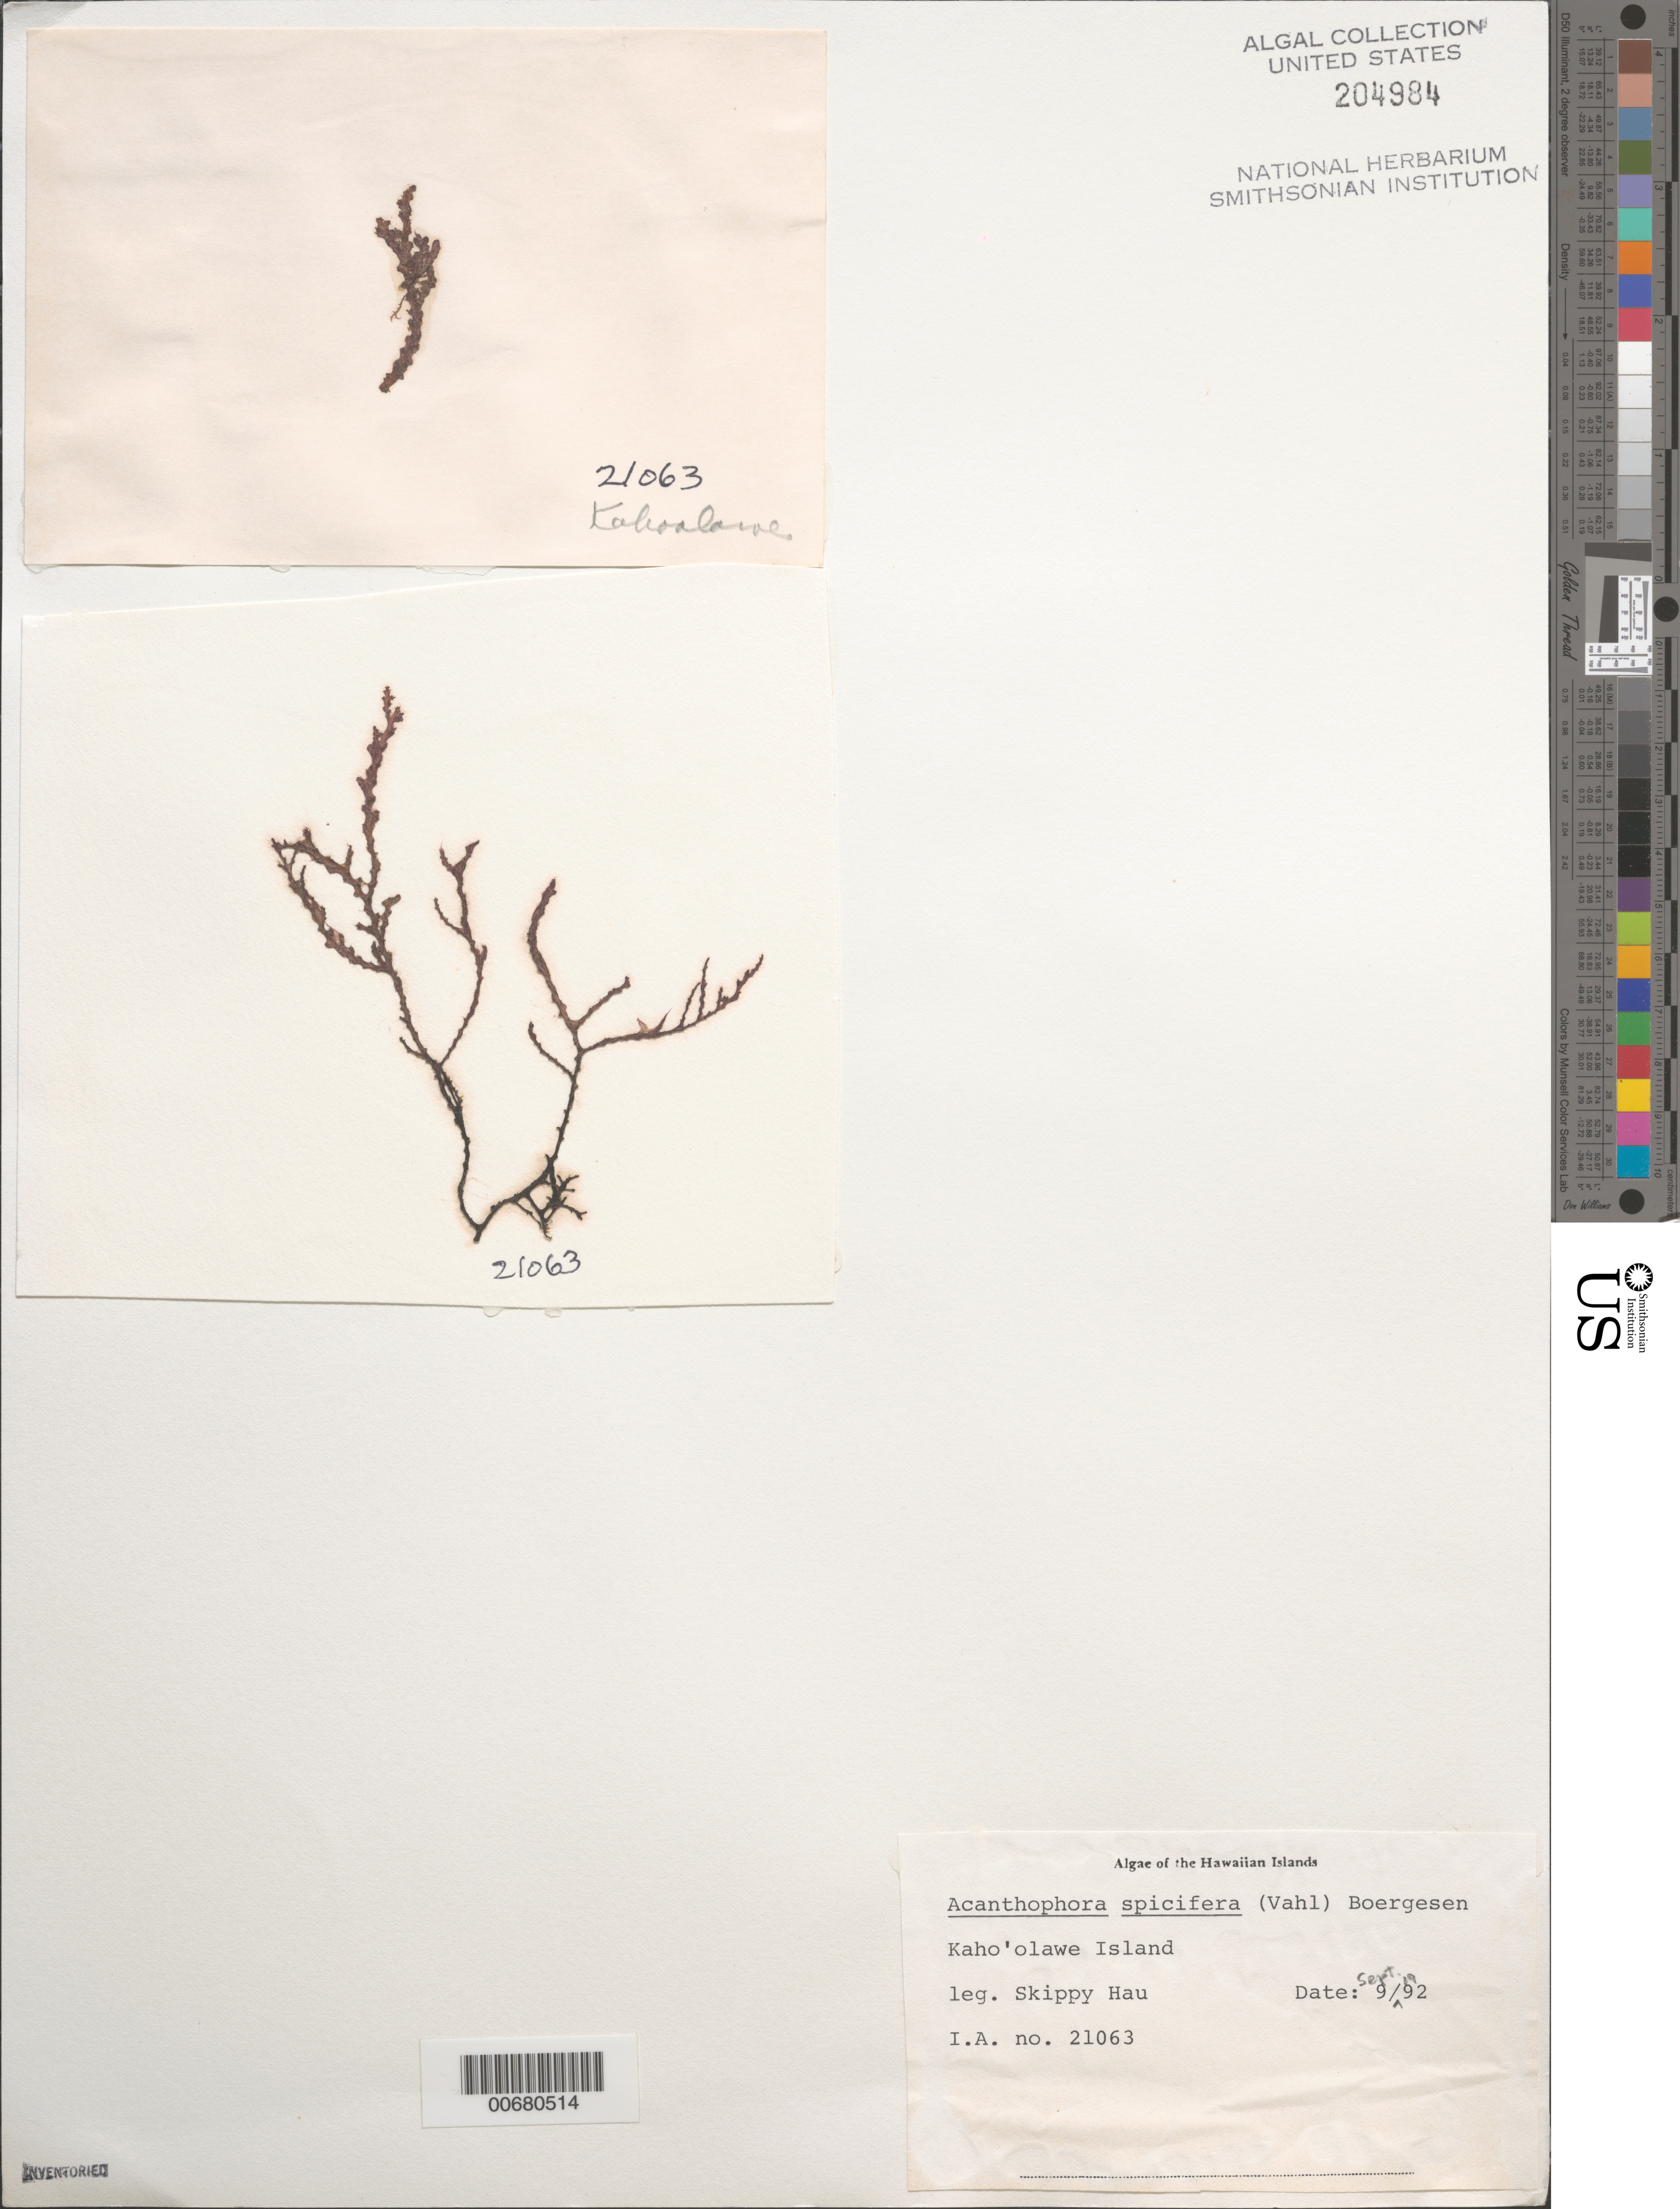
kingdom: Plantae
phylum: Rhodophyta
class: Florideophyceae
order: Ceramiales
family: Rhodomelaceae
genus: Acanthophora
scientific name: Acanthophora spicifera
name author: (Vahl) Børgesen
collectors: S. Hau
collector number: IAA 21063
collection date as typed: Sep 1992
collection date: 1992-09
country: United States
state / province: Hawaii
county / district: Maui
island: Kaho'olawe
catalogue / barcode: US 204984